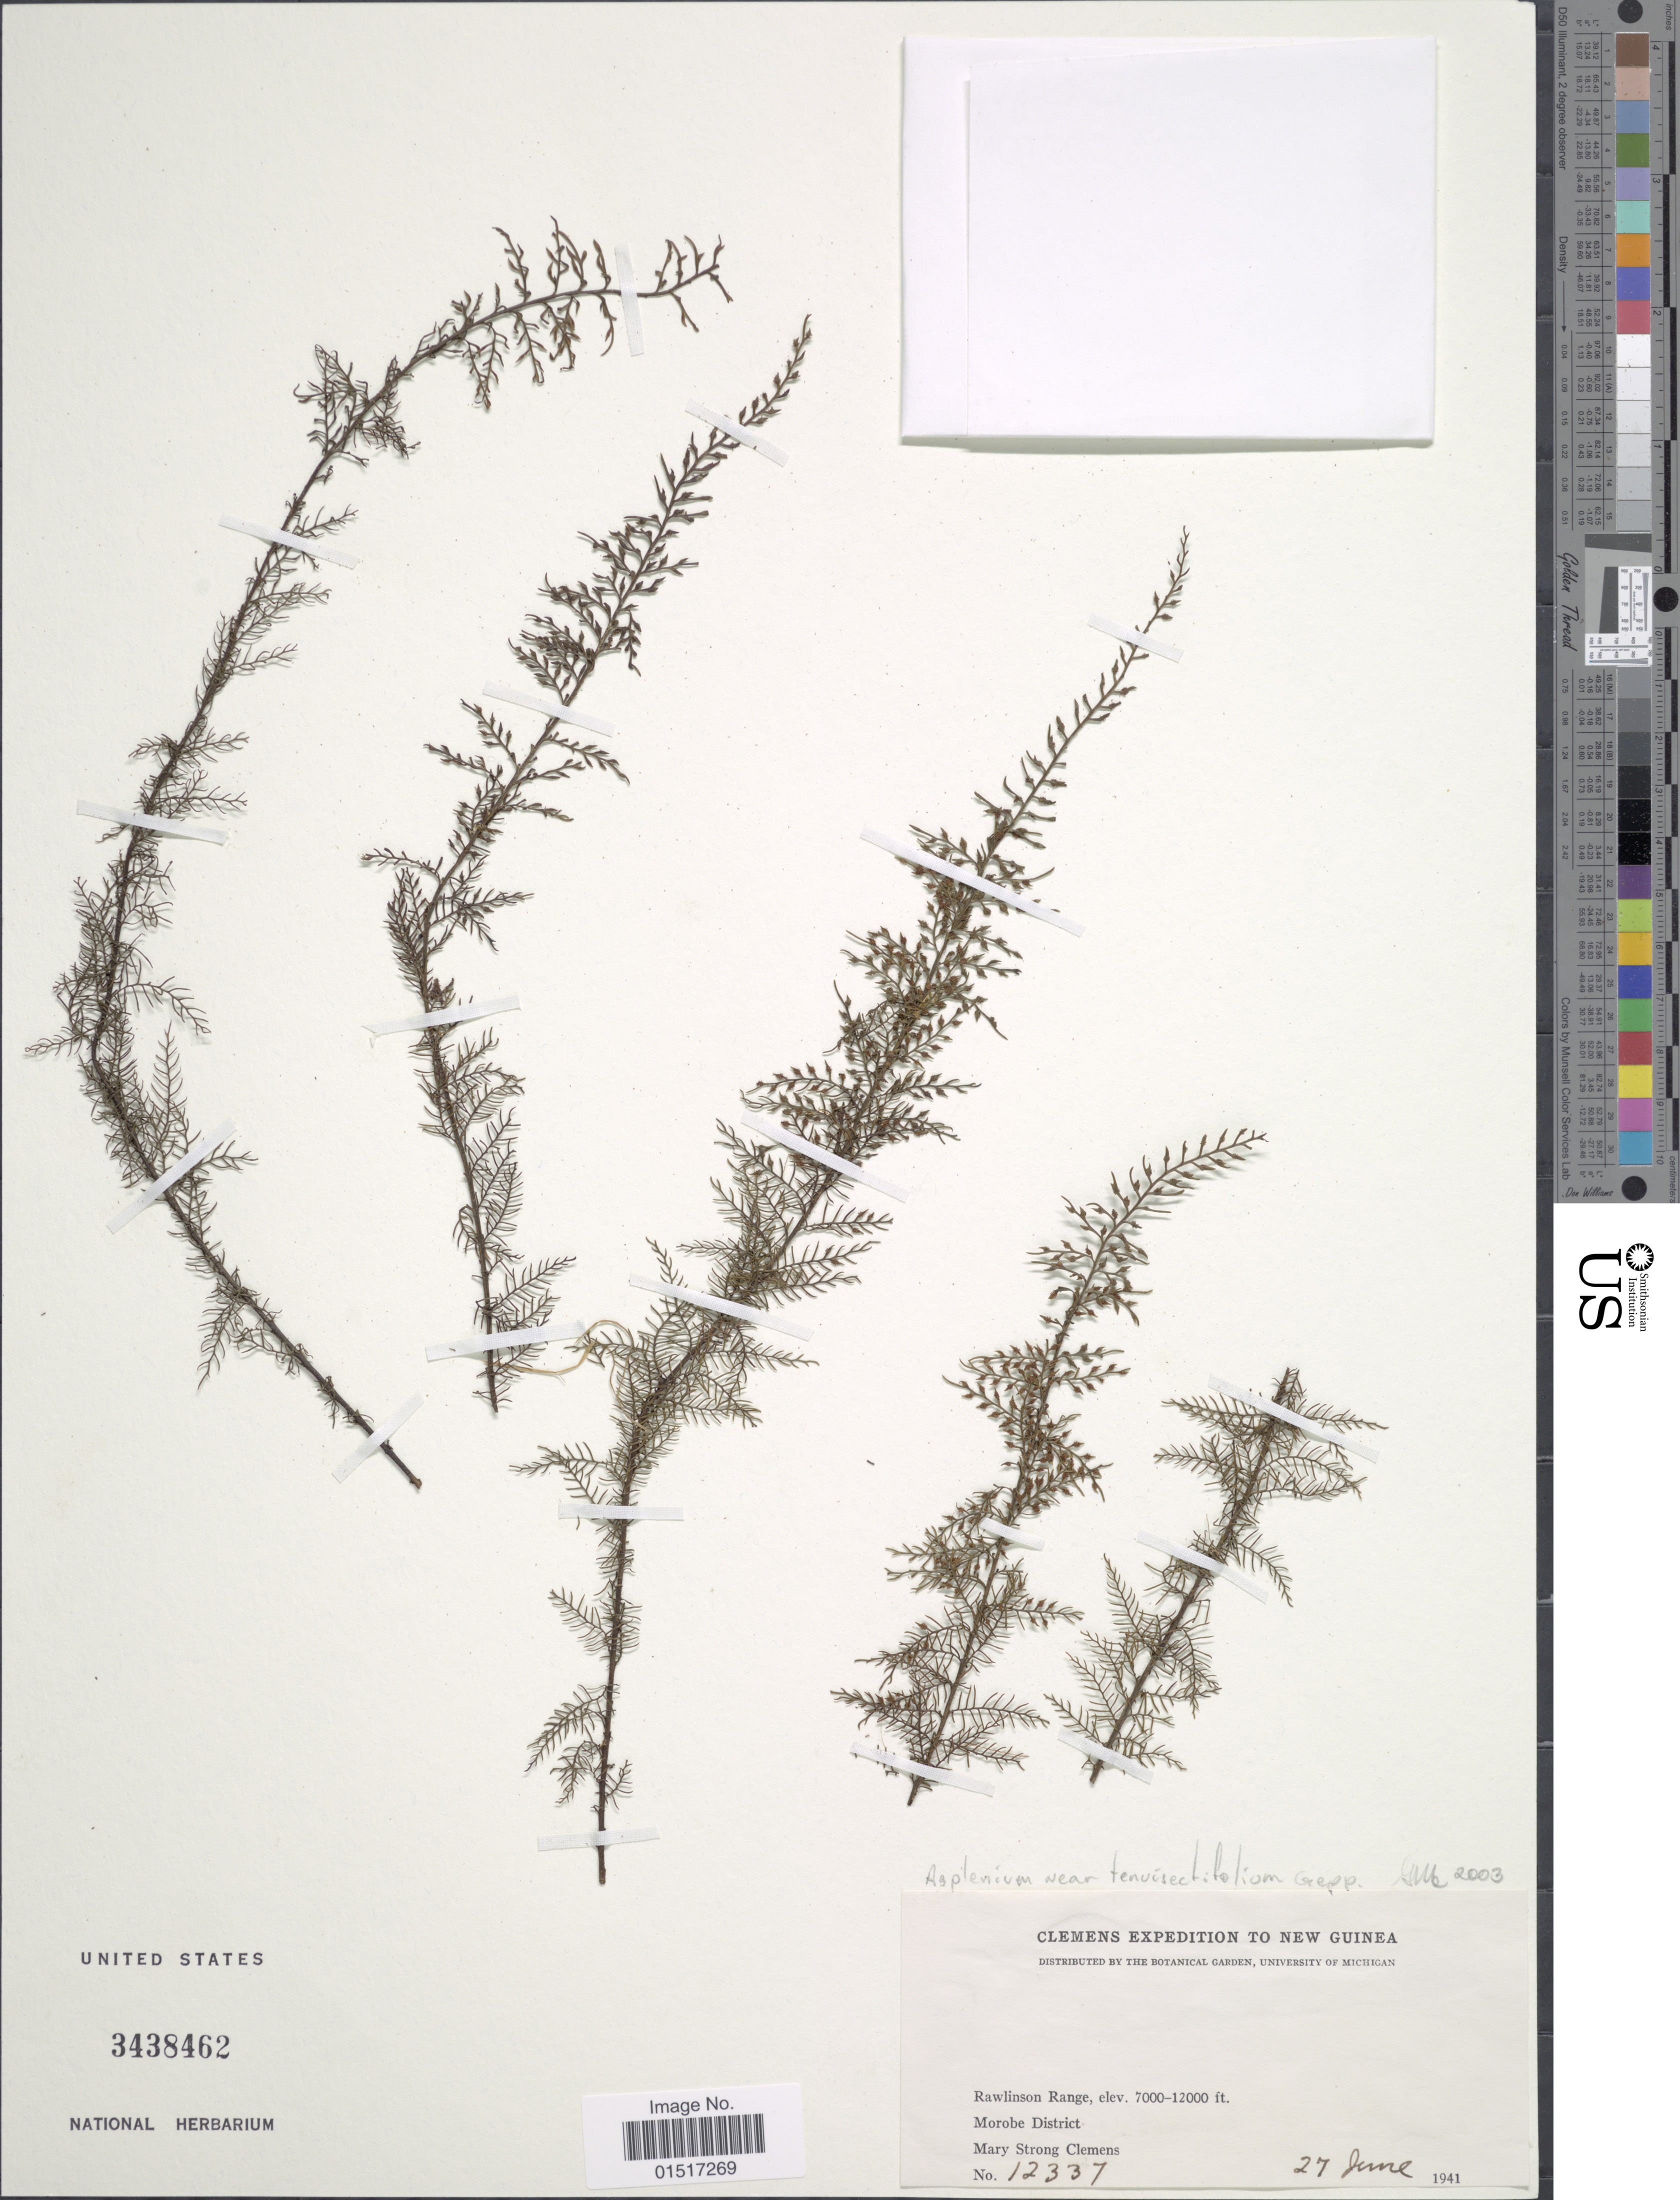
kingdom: Plantae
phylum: Tracheophyta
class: Polypodiopsida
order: Polypodiales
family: Aspleniaceae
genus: Asplenium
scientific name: Asplenium tenuisectifolia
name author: A. Gepp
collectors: M. S. Clemens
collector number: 12337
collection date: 1941-06-27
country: Papua New Guinea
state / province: Morobe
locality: New Guinea. Rawilinson Range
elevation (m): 2134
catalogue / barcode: US 3438462